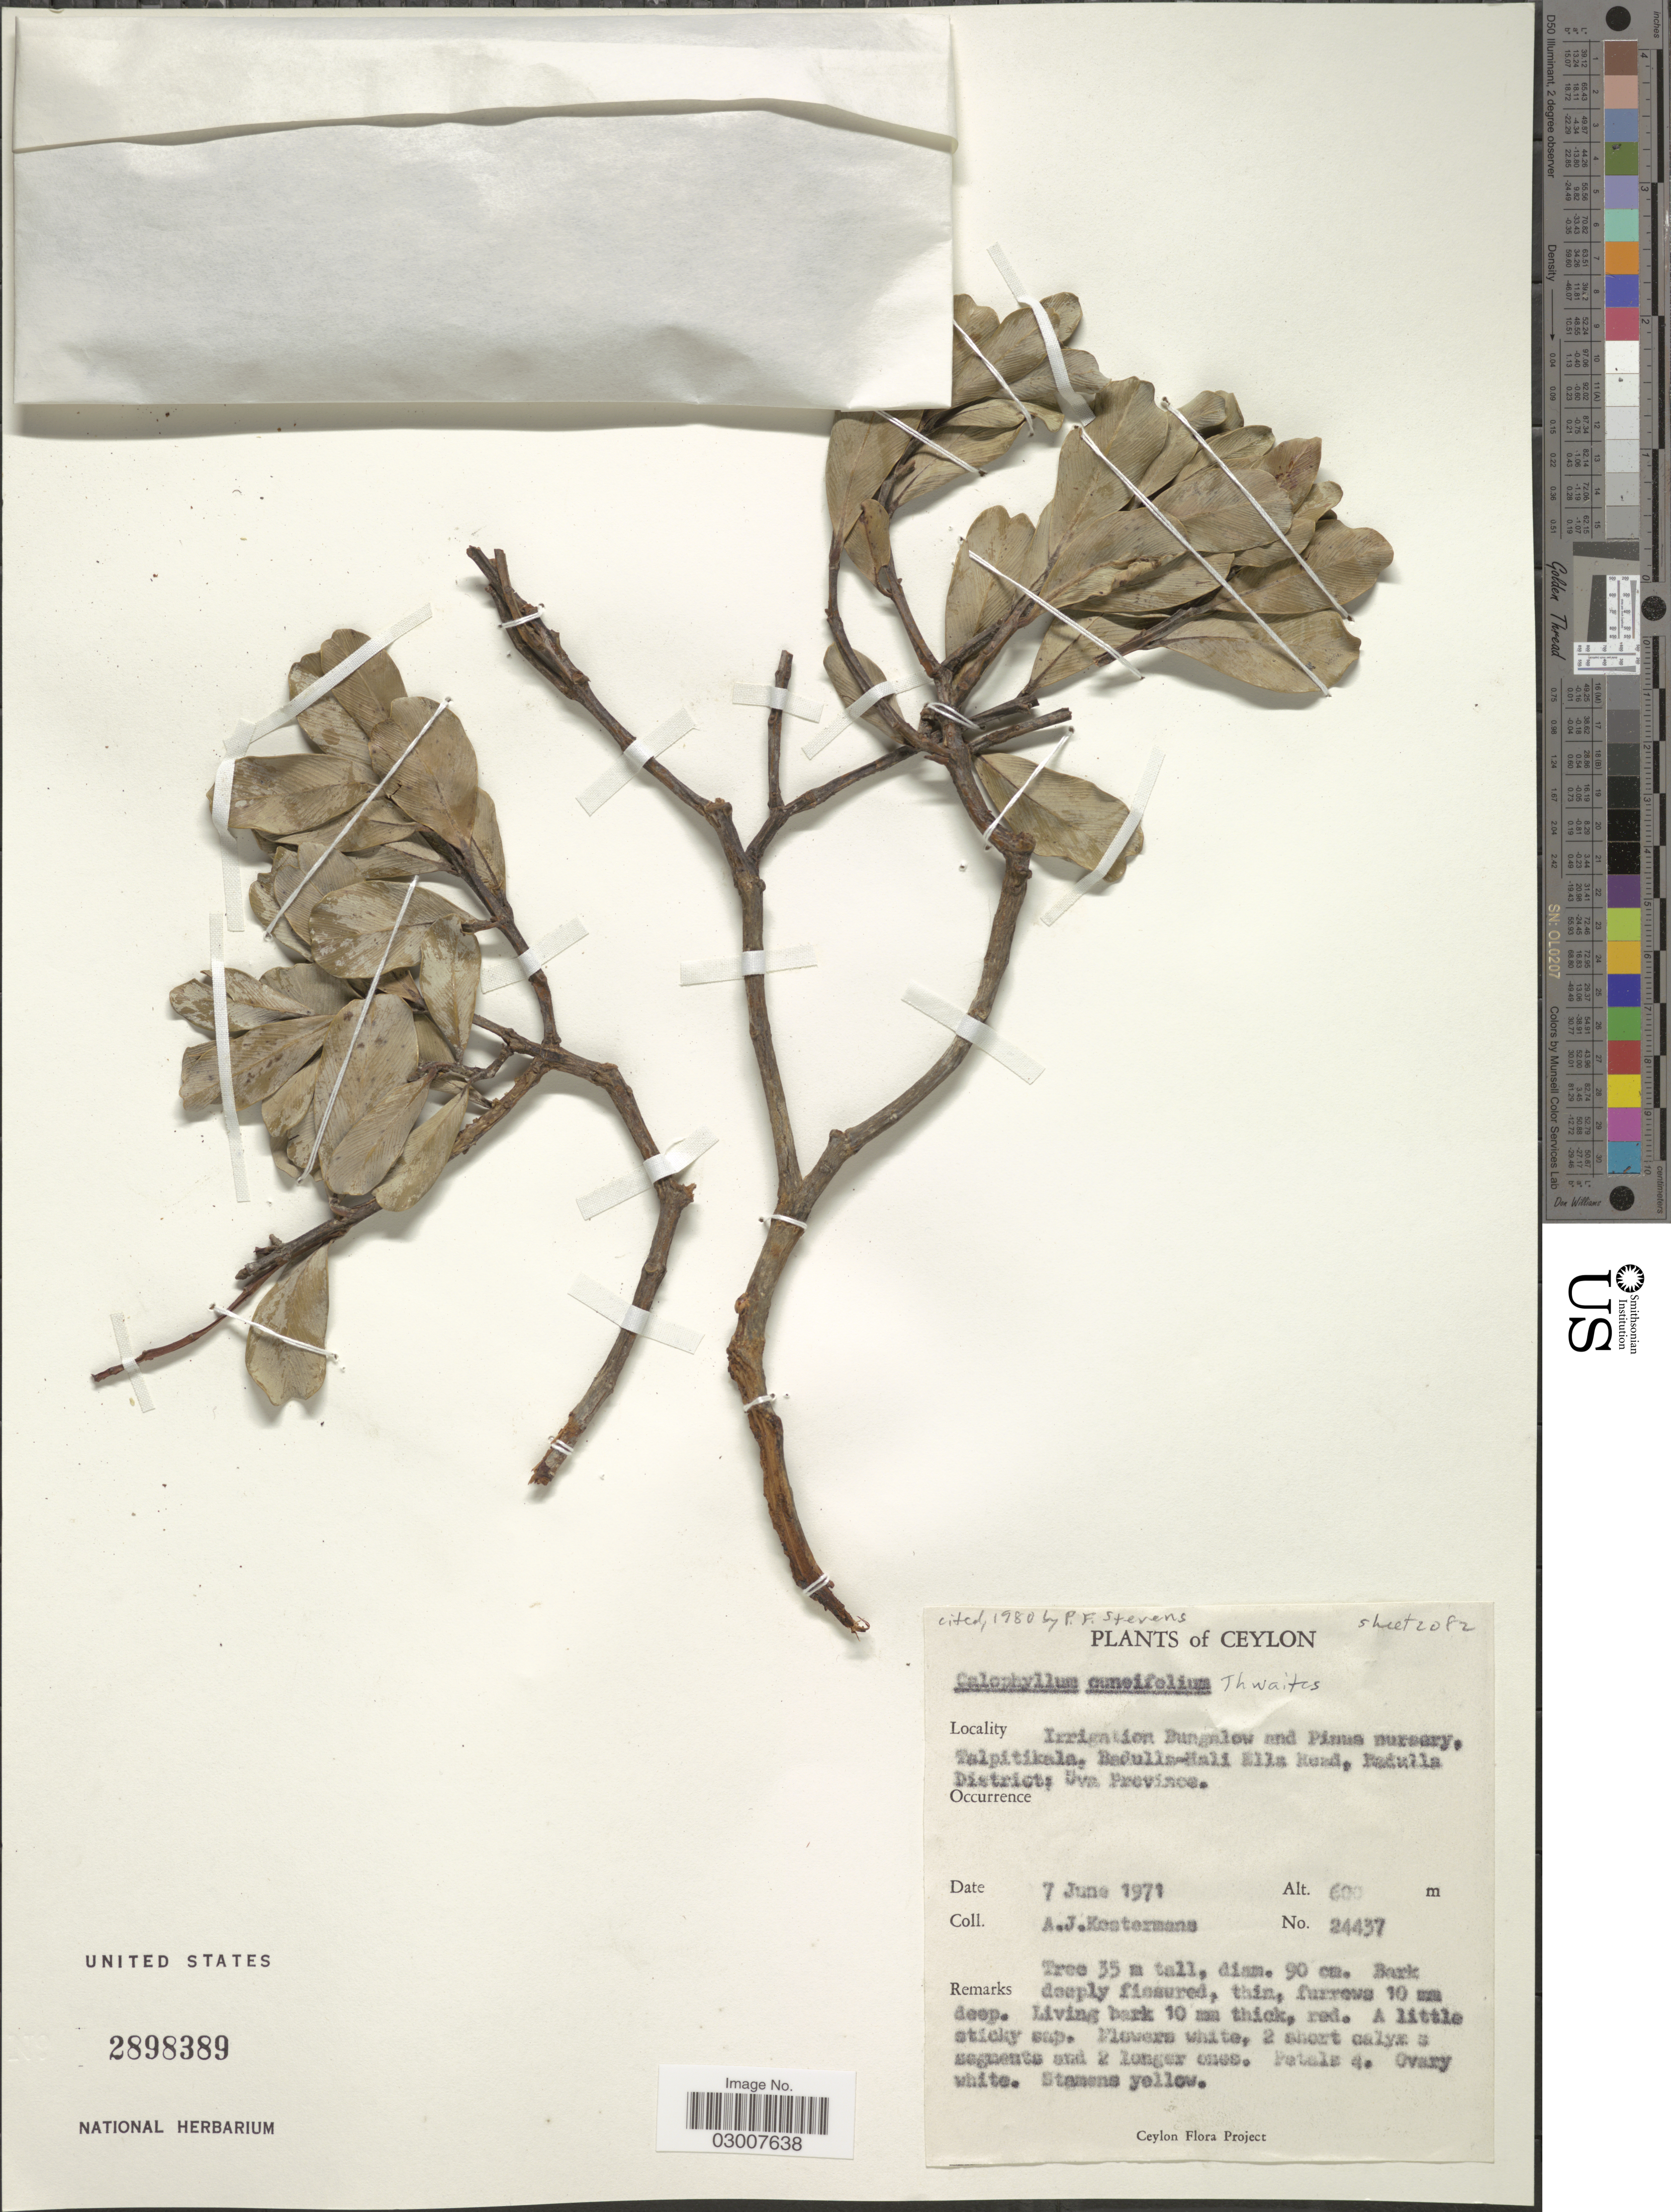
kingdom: Plantae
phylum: Tracheophyta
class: Magnoliopsida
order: Malpighiales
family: Calophyllaceae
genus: Calophyllum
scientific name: Calophyllum cuneifolium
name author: Thwaites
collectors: A. J. G. Kostermans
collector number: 24437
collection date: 1971-06-07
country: Sri Lanka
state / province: Uva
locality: Ceylon. Irrigation Bungalow and Pinus nursery Talpitikala, Badulla-Hali Ella road, Badulla District.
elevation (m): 600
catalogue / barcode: US 2898389